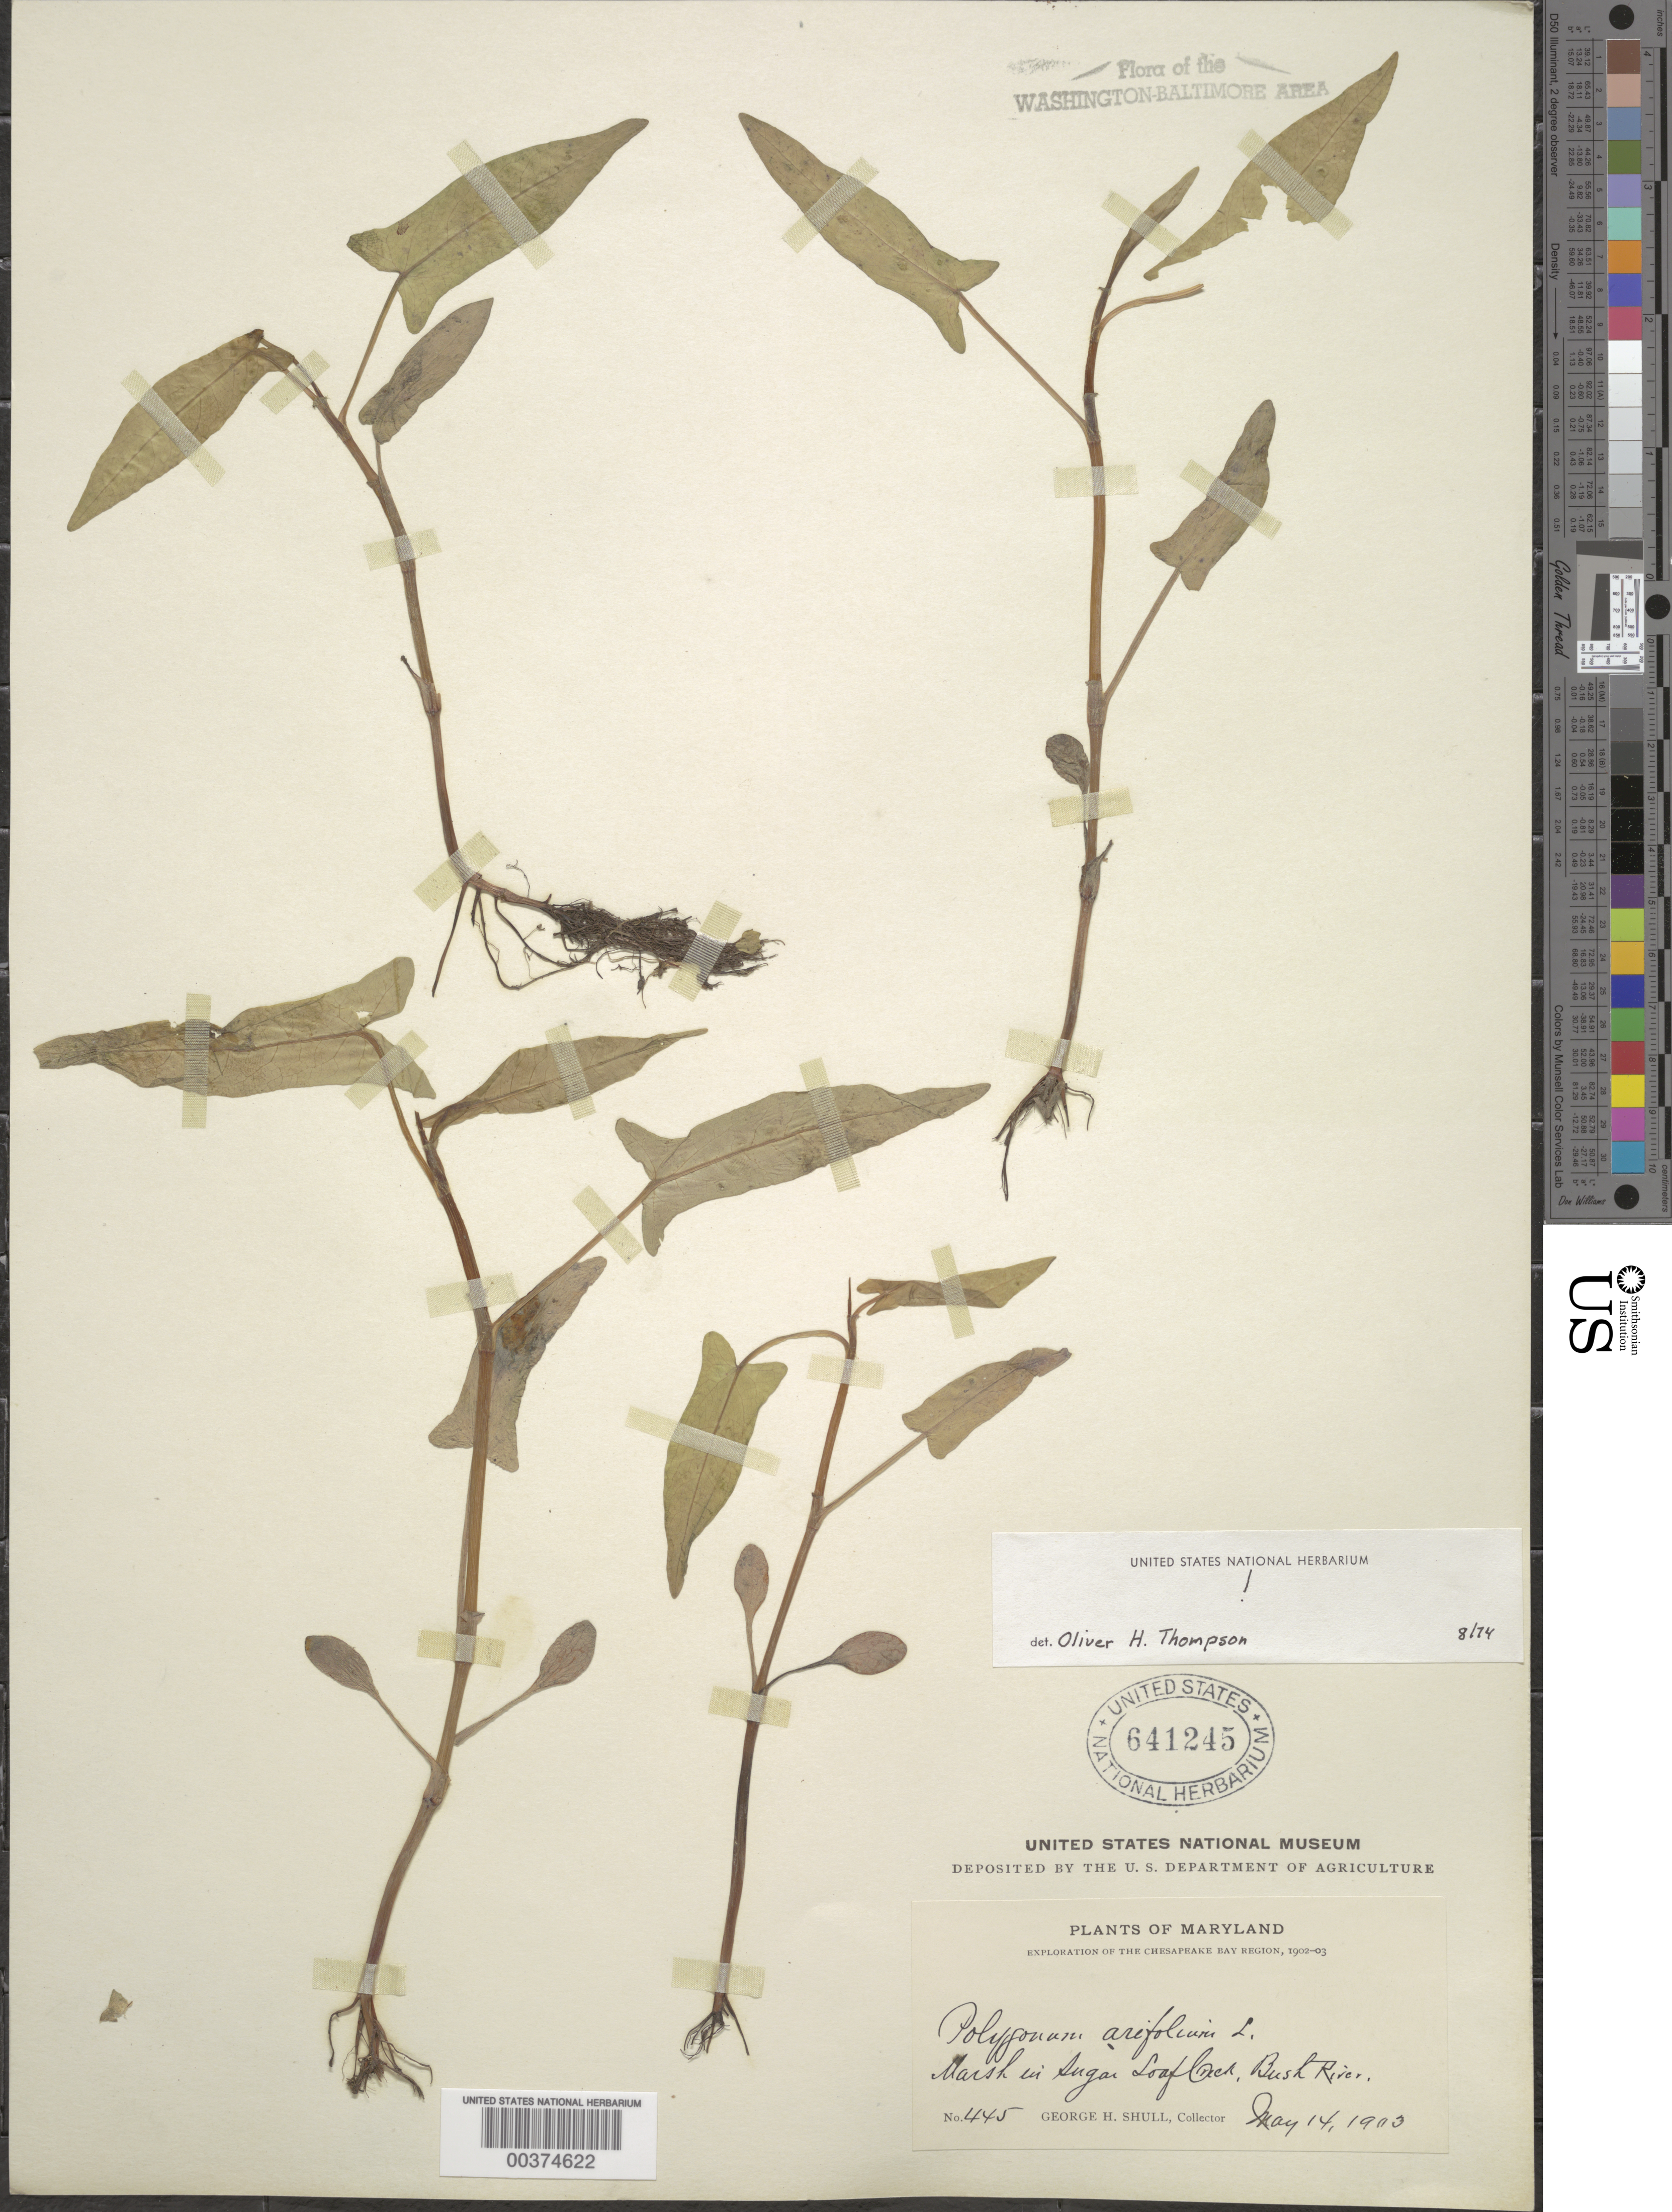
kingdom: Plantae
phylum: Tracheophyta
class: Magnoliopsida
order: Caryophyllales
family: Polygonaceae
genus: Persicaria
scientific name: Persicaria arifolia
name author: (L.) Haraldson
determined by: Atha, D. E.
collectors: G. H. Shull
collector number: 445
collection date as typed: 14 May 1903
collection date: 1903-05-14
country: United States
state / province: Maryland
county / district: Harford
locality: Sugar Loaf Creek, Bush River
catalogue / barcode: US 641245